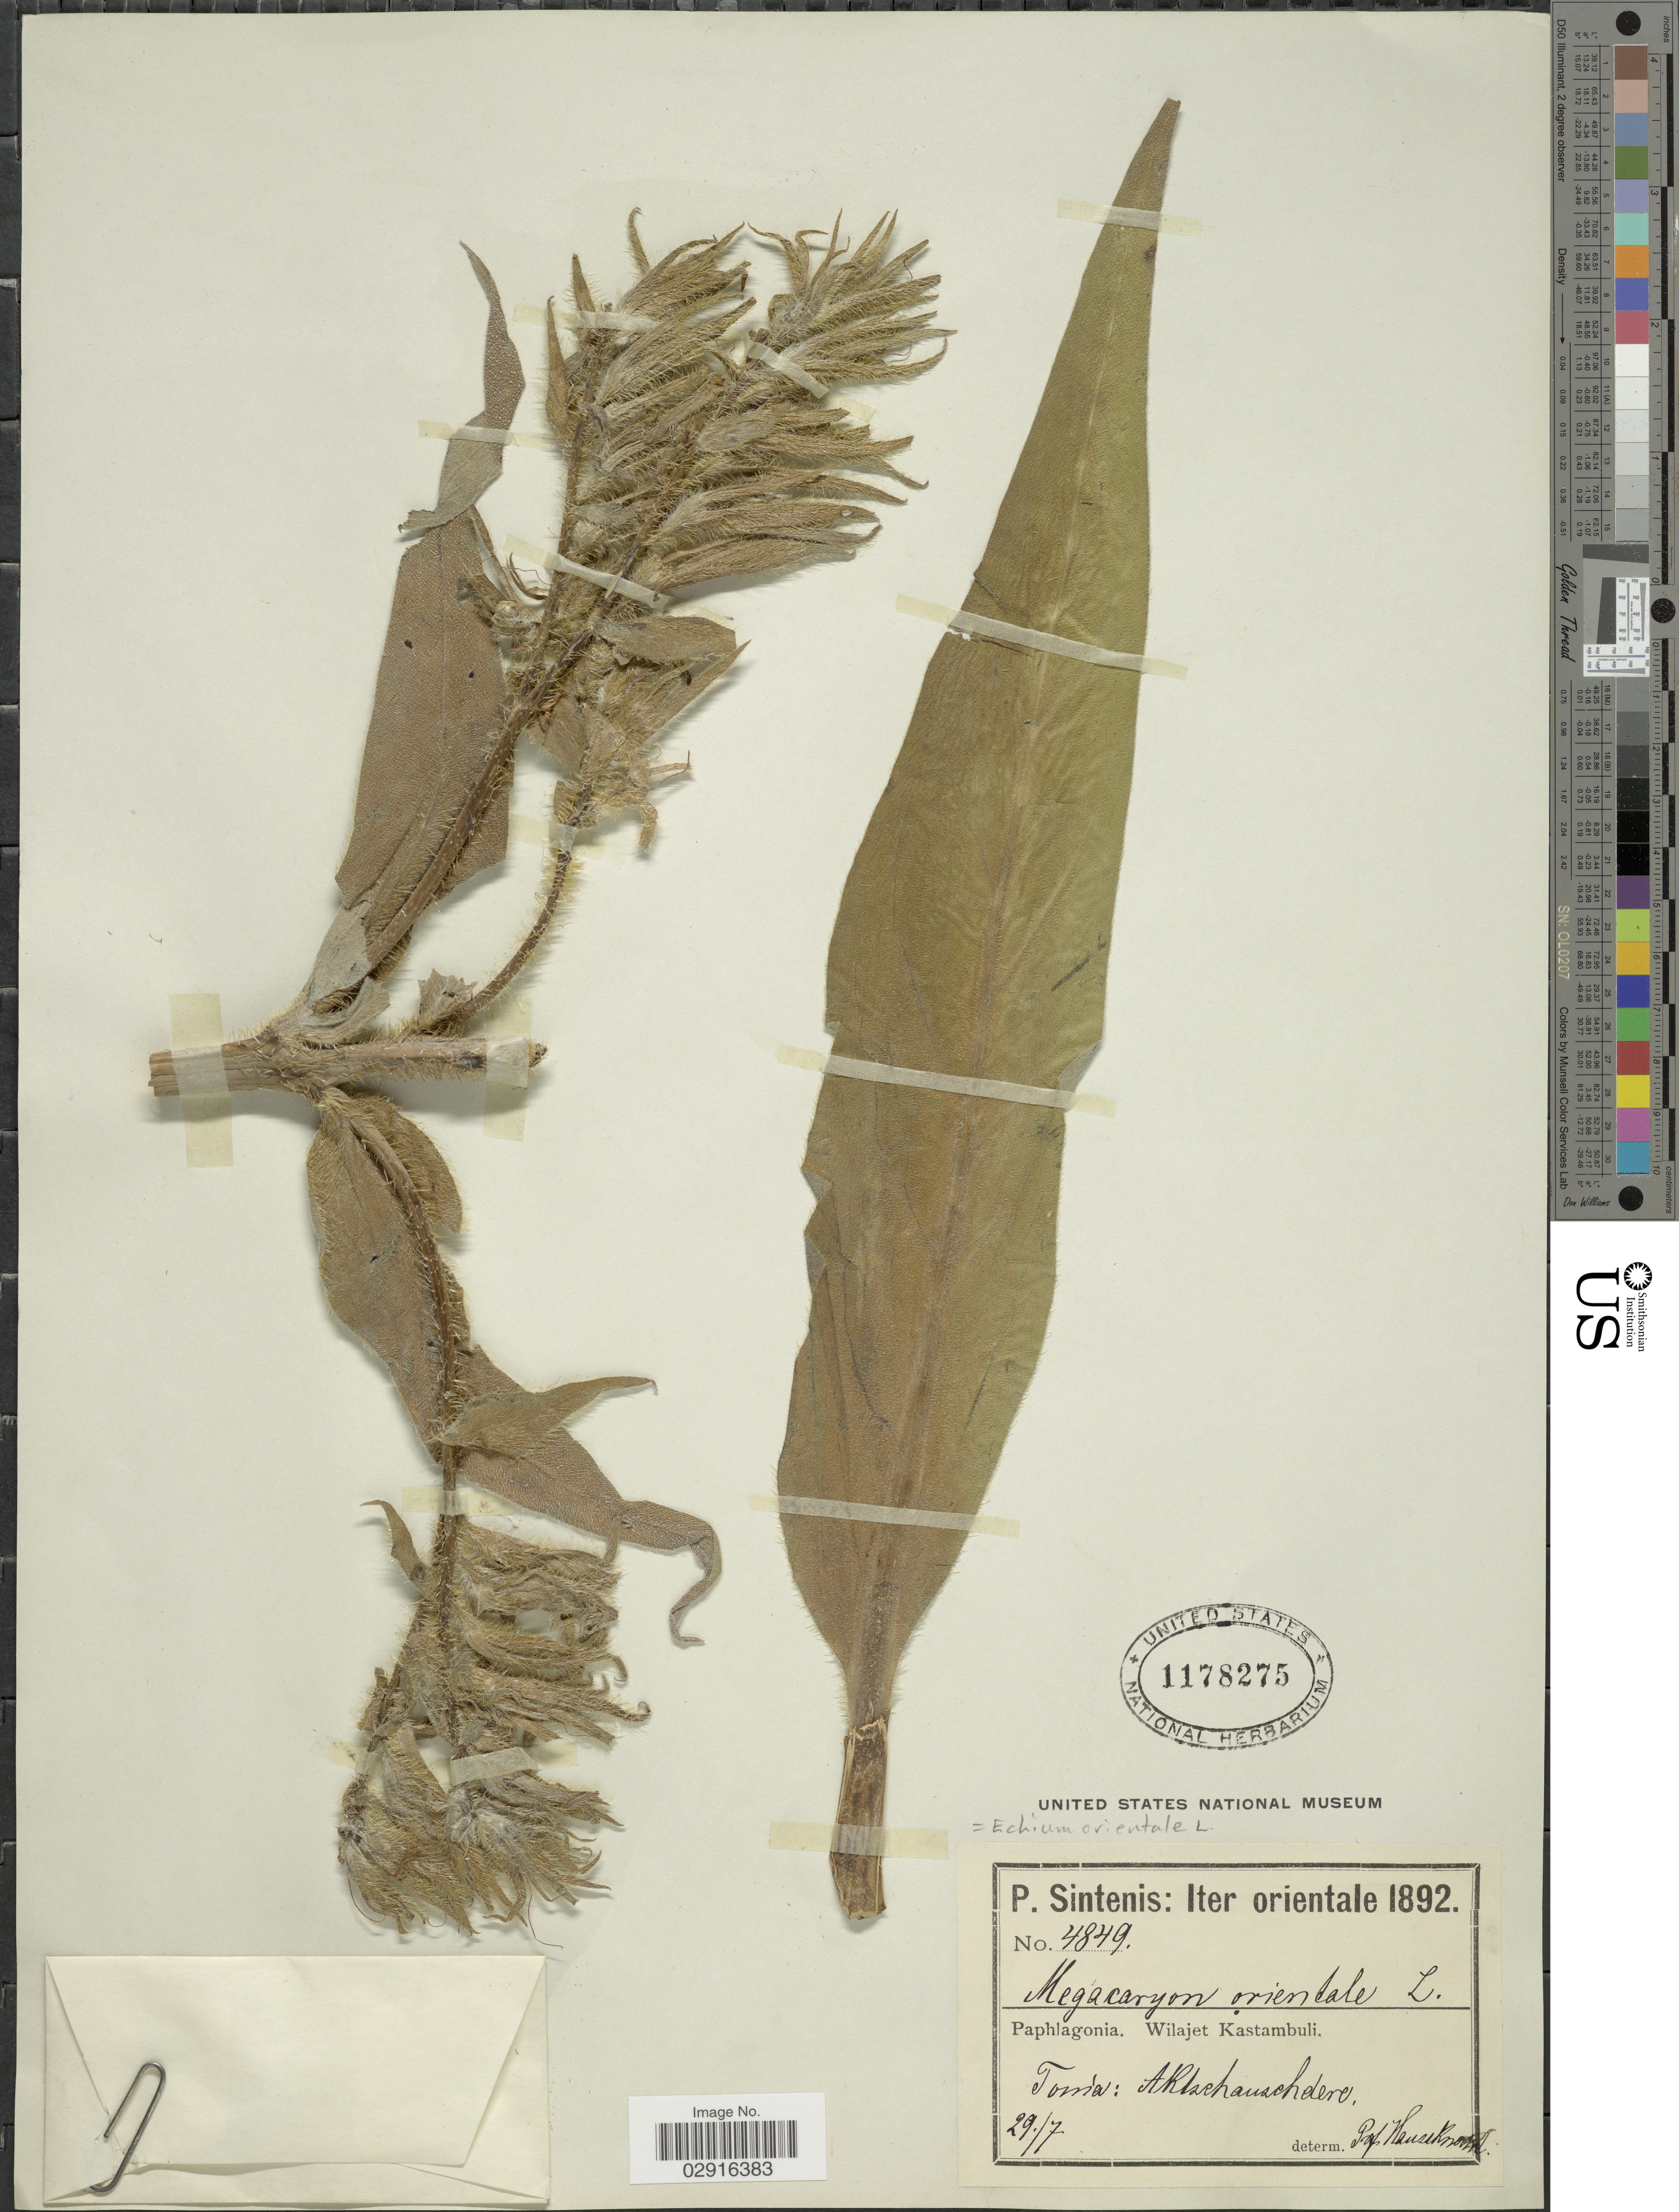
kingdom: Plantae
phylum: Tracheophyta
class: Magnoliopsida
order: Boraginales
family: Boraginaceae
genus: Echium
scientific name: Echium orientale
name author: L.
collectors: P. Sintenis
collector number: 4849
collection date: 1892-07-29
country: Turkey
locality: Iter Orientale. Paphlagonia. Wilajet Kastambuli. Tossia: Aklzchauzchero [interpreted].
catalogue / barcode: US 1178275